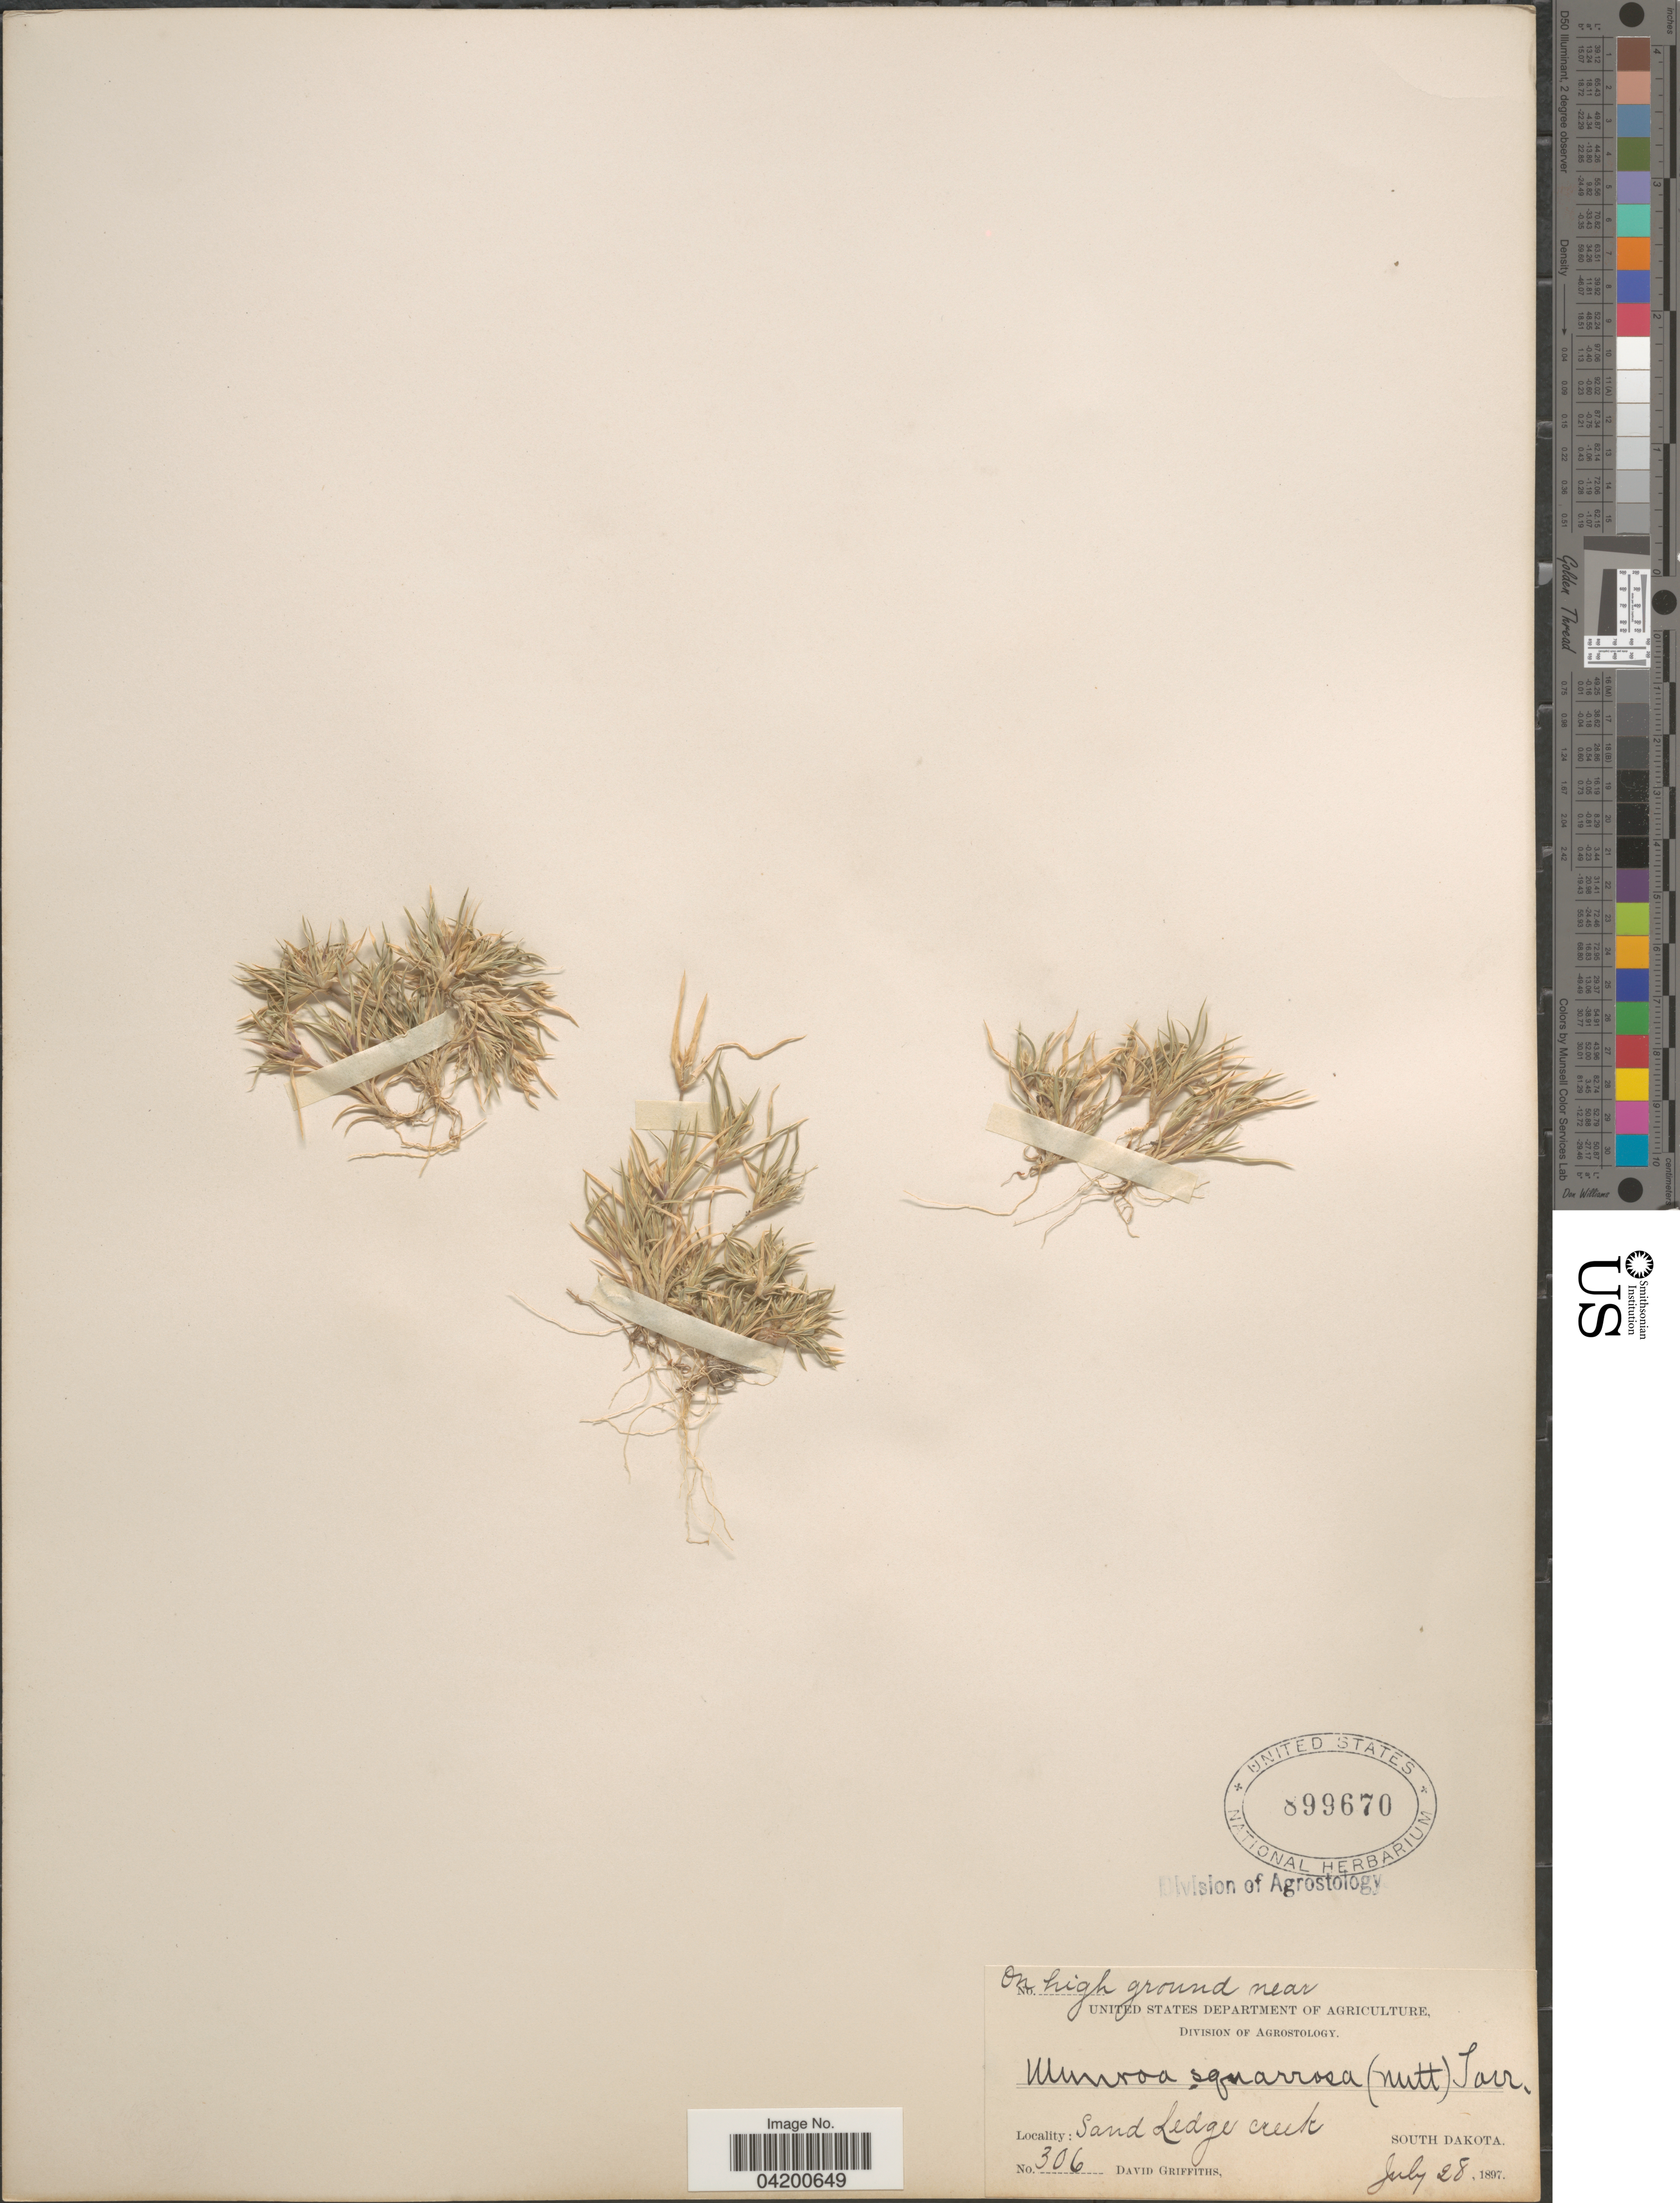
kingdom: Plantae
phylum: Tracheophyta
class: Liliopsida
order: Poales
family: Poaceae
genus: Munroa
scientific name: Munroa squarrosa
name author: (Nutt.) Torr.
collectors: D. Griffiths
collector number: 306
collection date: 1897-07-28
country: United States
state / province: South Dakota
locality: Sand Ledge creek.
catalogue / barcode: US 899670